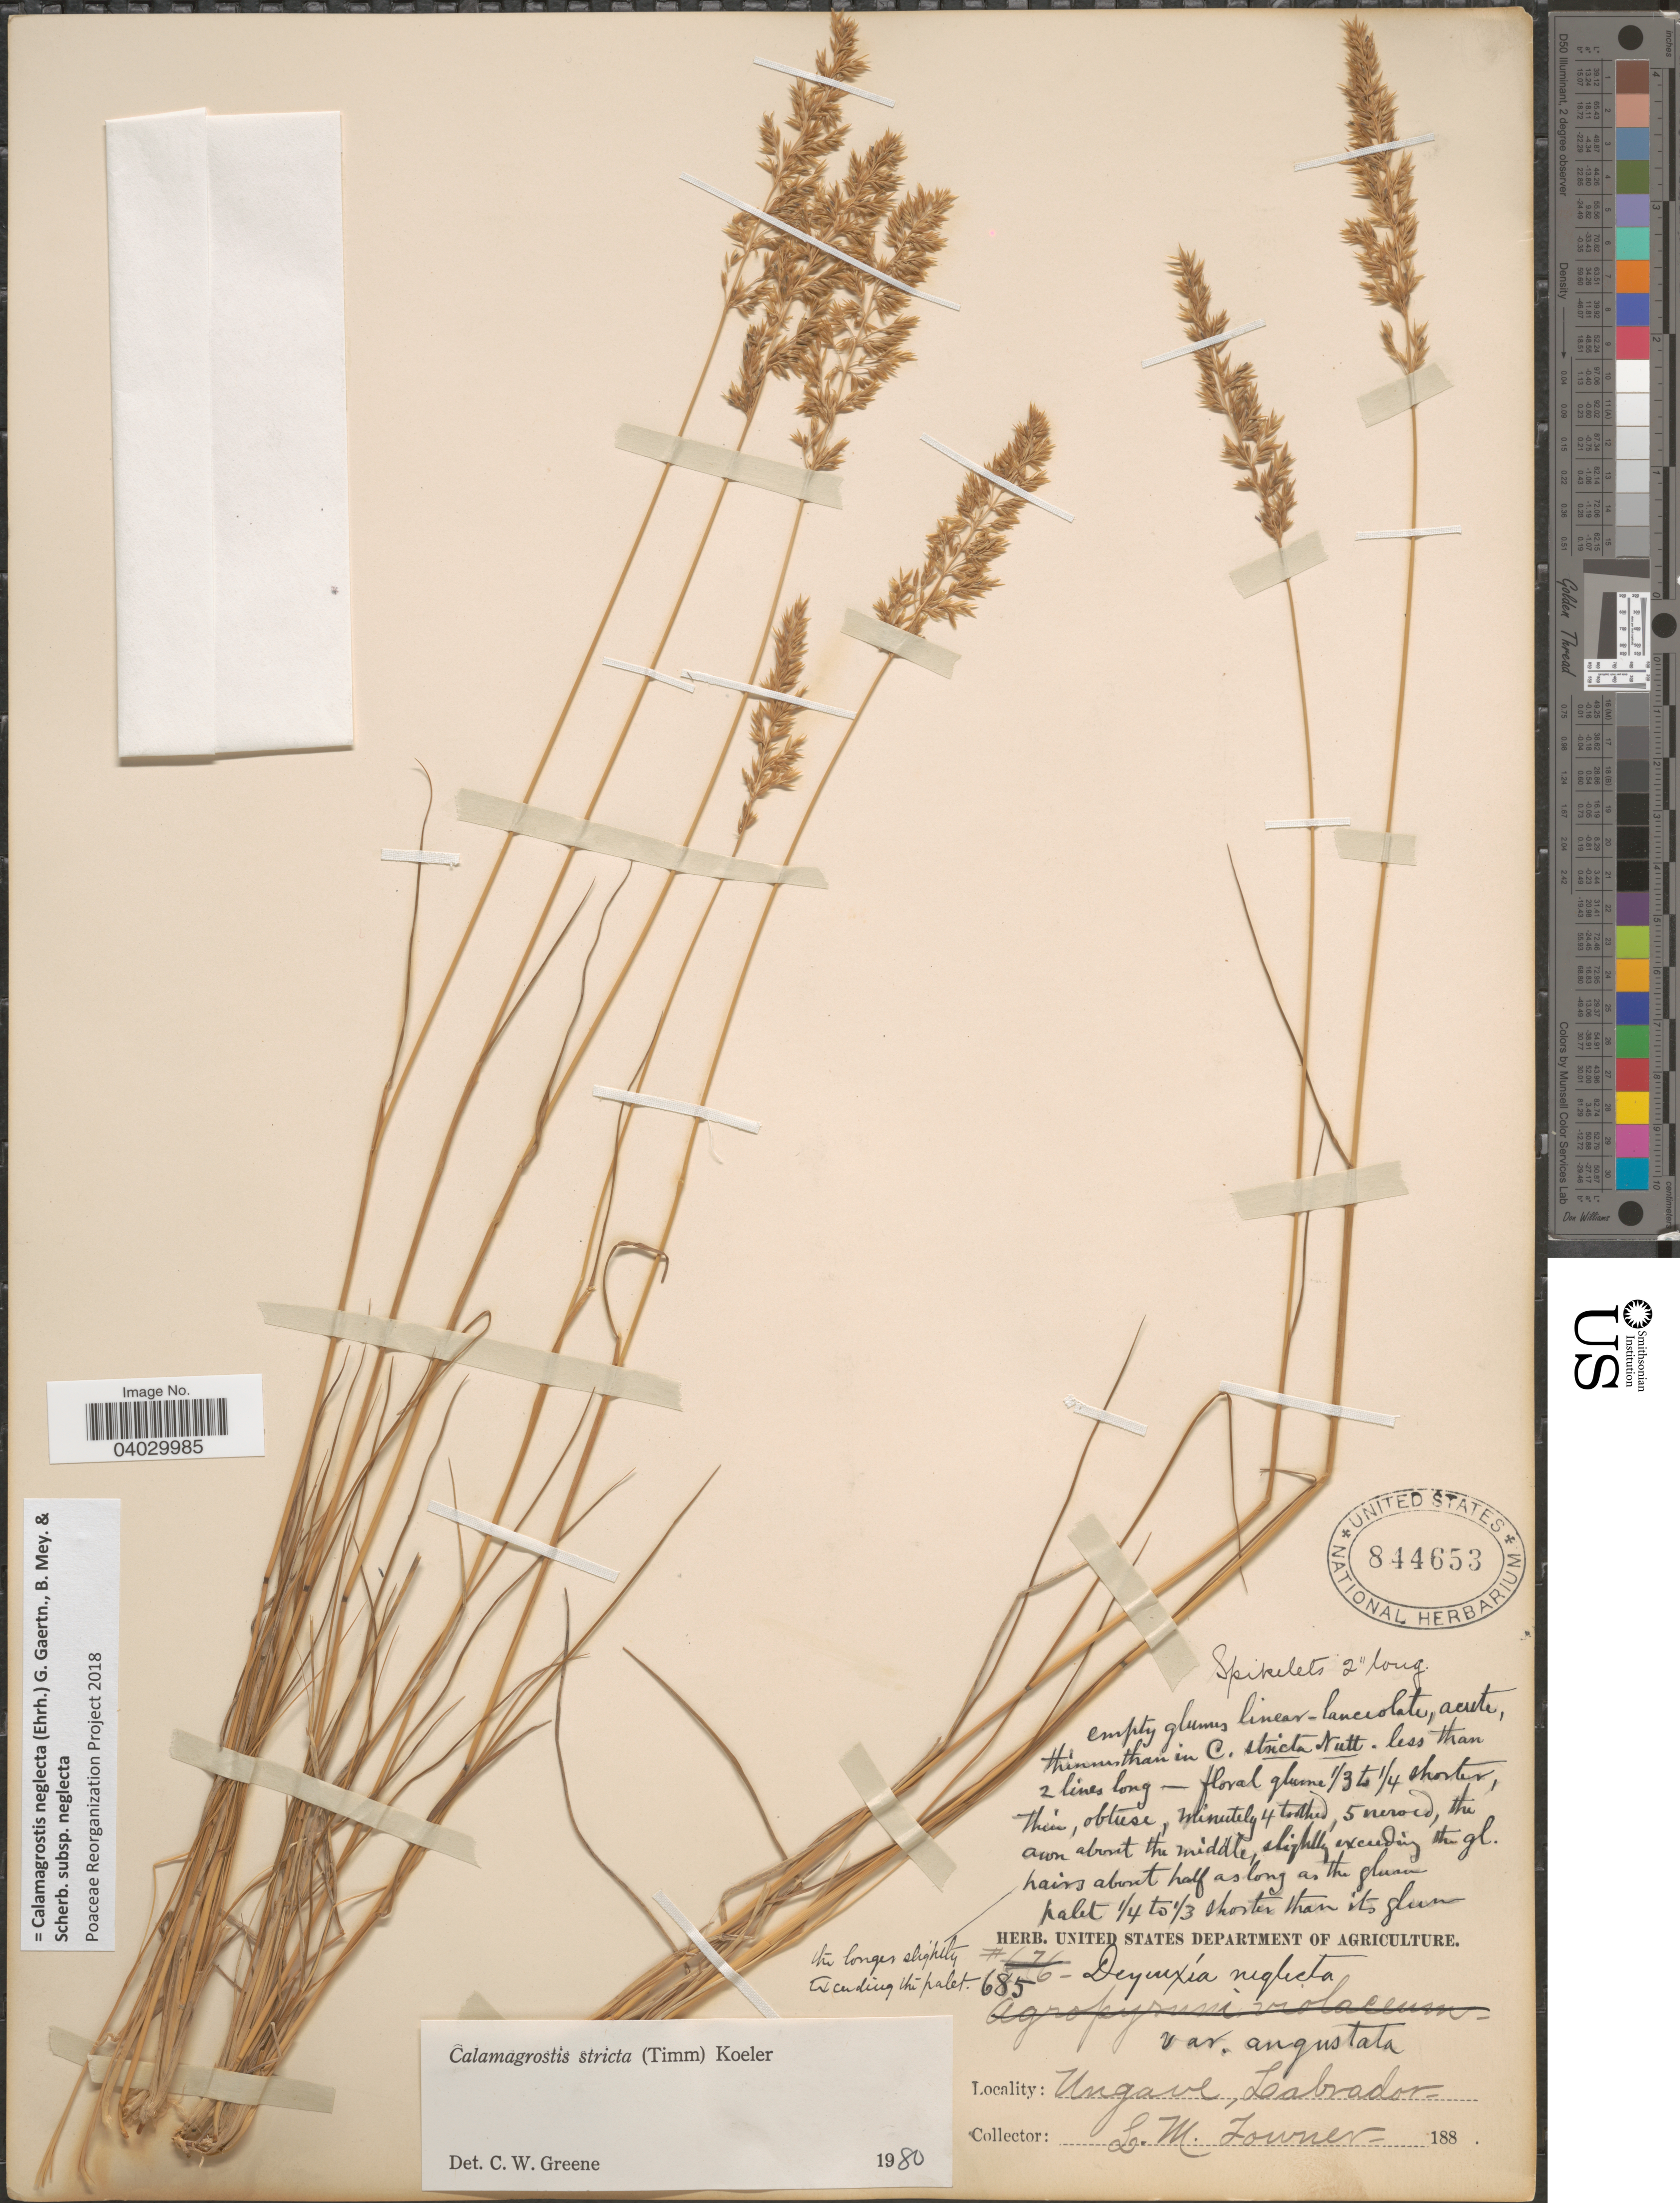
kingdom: Plantae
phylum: Tracheophyta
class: Liliopsida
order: Poales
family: Poaceae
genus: Calamagrostis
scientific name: Calamagrostis neglecta subsp. neglecta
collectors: L. Towner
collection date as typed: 188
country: Canada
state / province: Newfoundland and Labrador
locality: Ungave, Labrador.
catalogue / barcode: US 844653